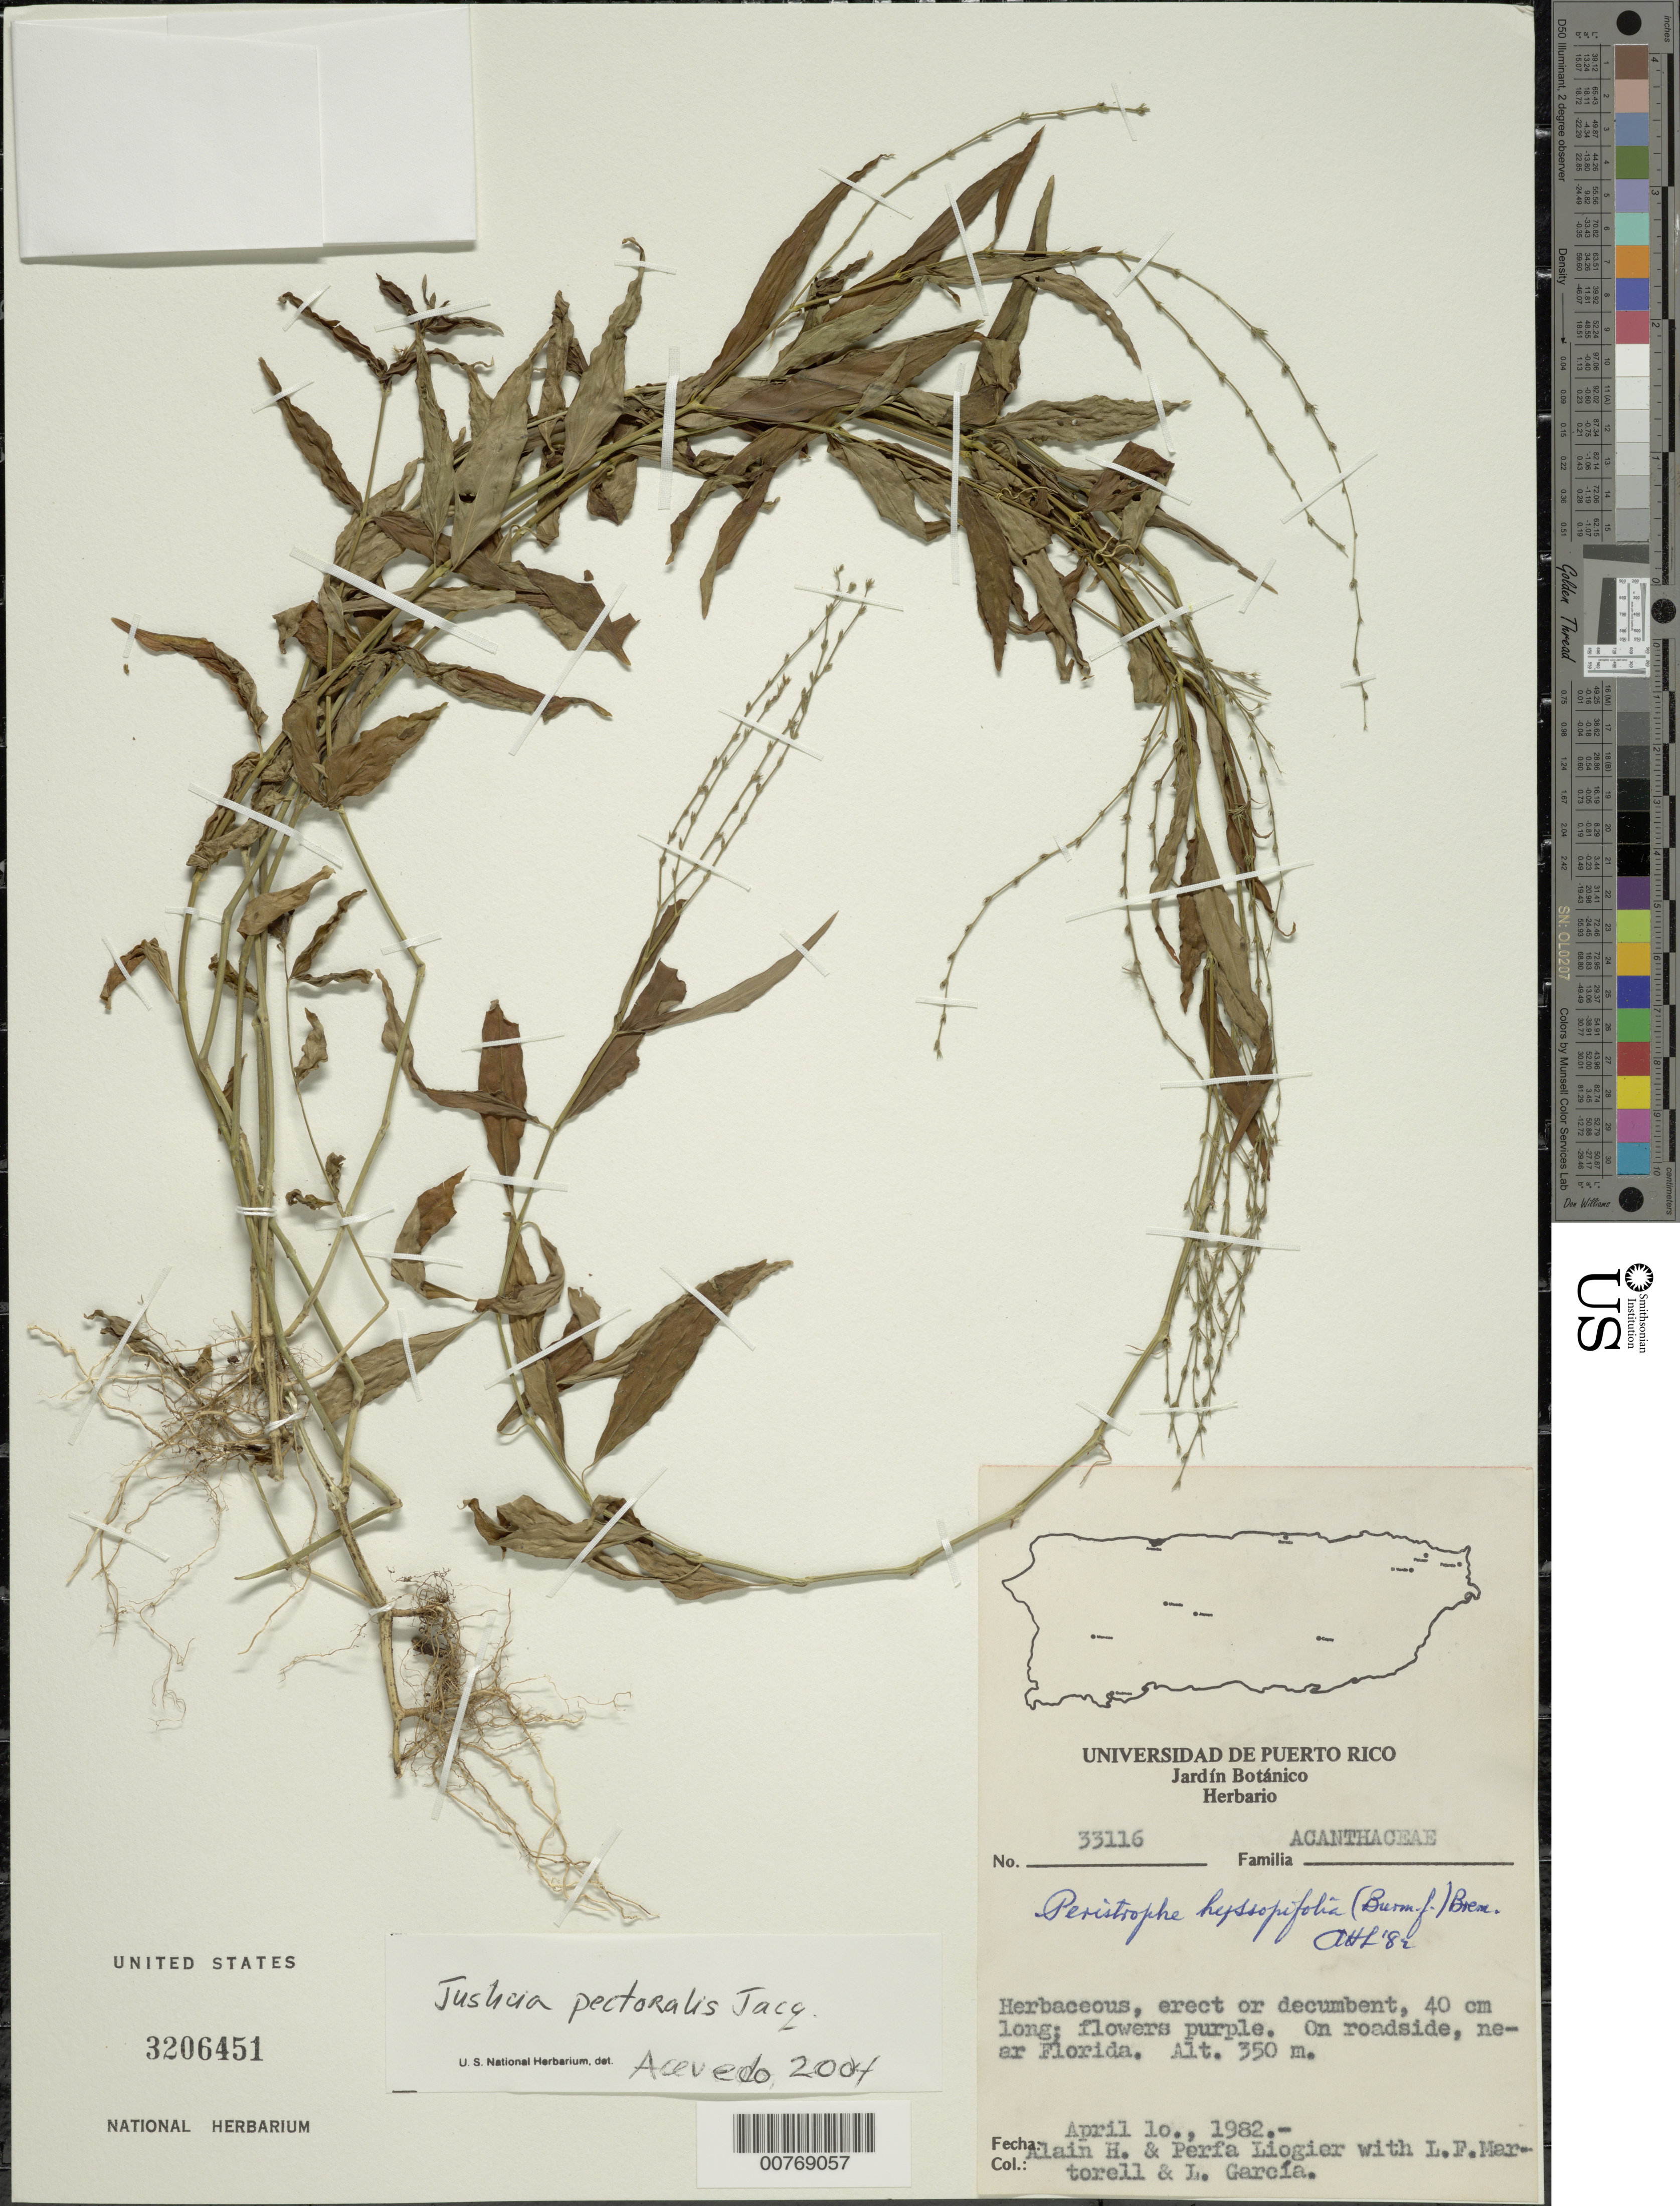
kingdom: Plantae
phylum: Tracheophyta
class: Magnoliopsida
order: Lamiales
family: Acanthaceae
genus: Justicia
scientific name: Justicia pectoralis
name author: Jacq.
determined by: Acevedo-Rodríguez, P., (BOT), Smithsonian Institution - National Museum of Natural History (UNITED STATES)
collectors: A. H. Liogier, M. P. Liogier, L. Martorell & L. Garcia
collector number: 33116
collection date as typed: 10 Apr 1982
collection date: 1982-04-10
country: Puerto Rico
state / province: Florida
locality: On roadside, near Florida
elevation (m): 350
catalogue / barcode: US 3206451